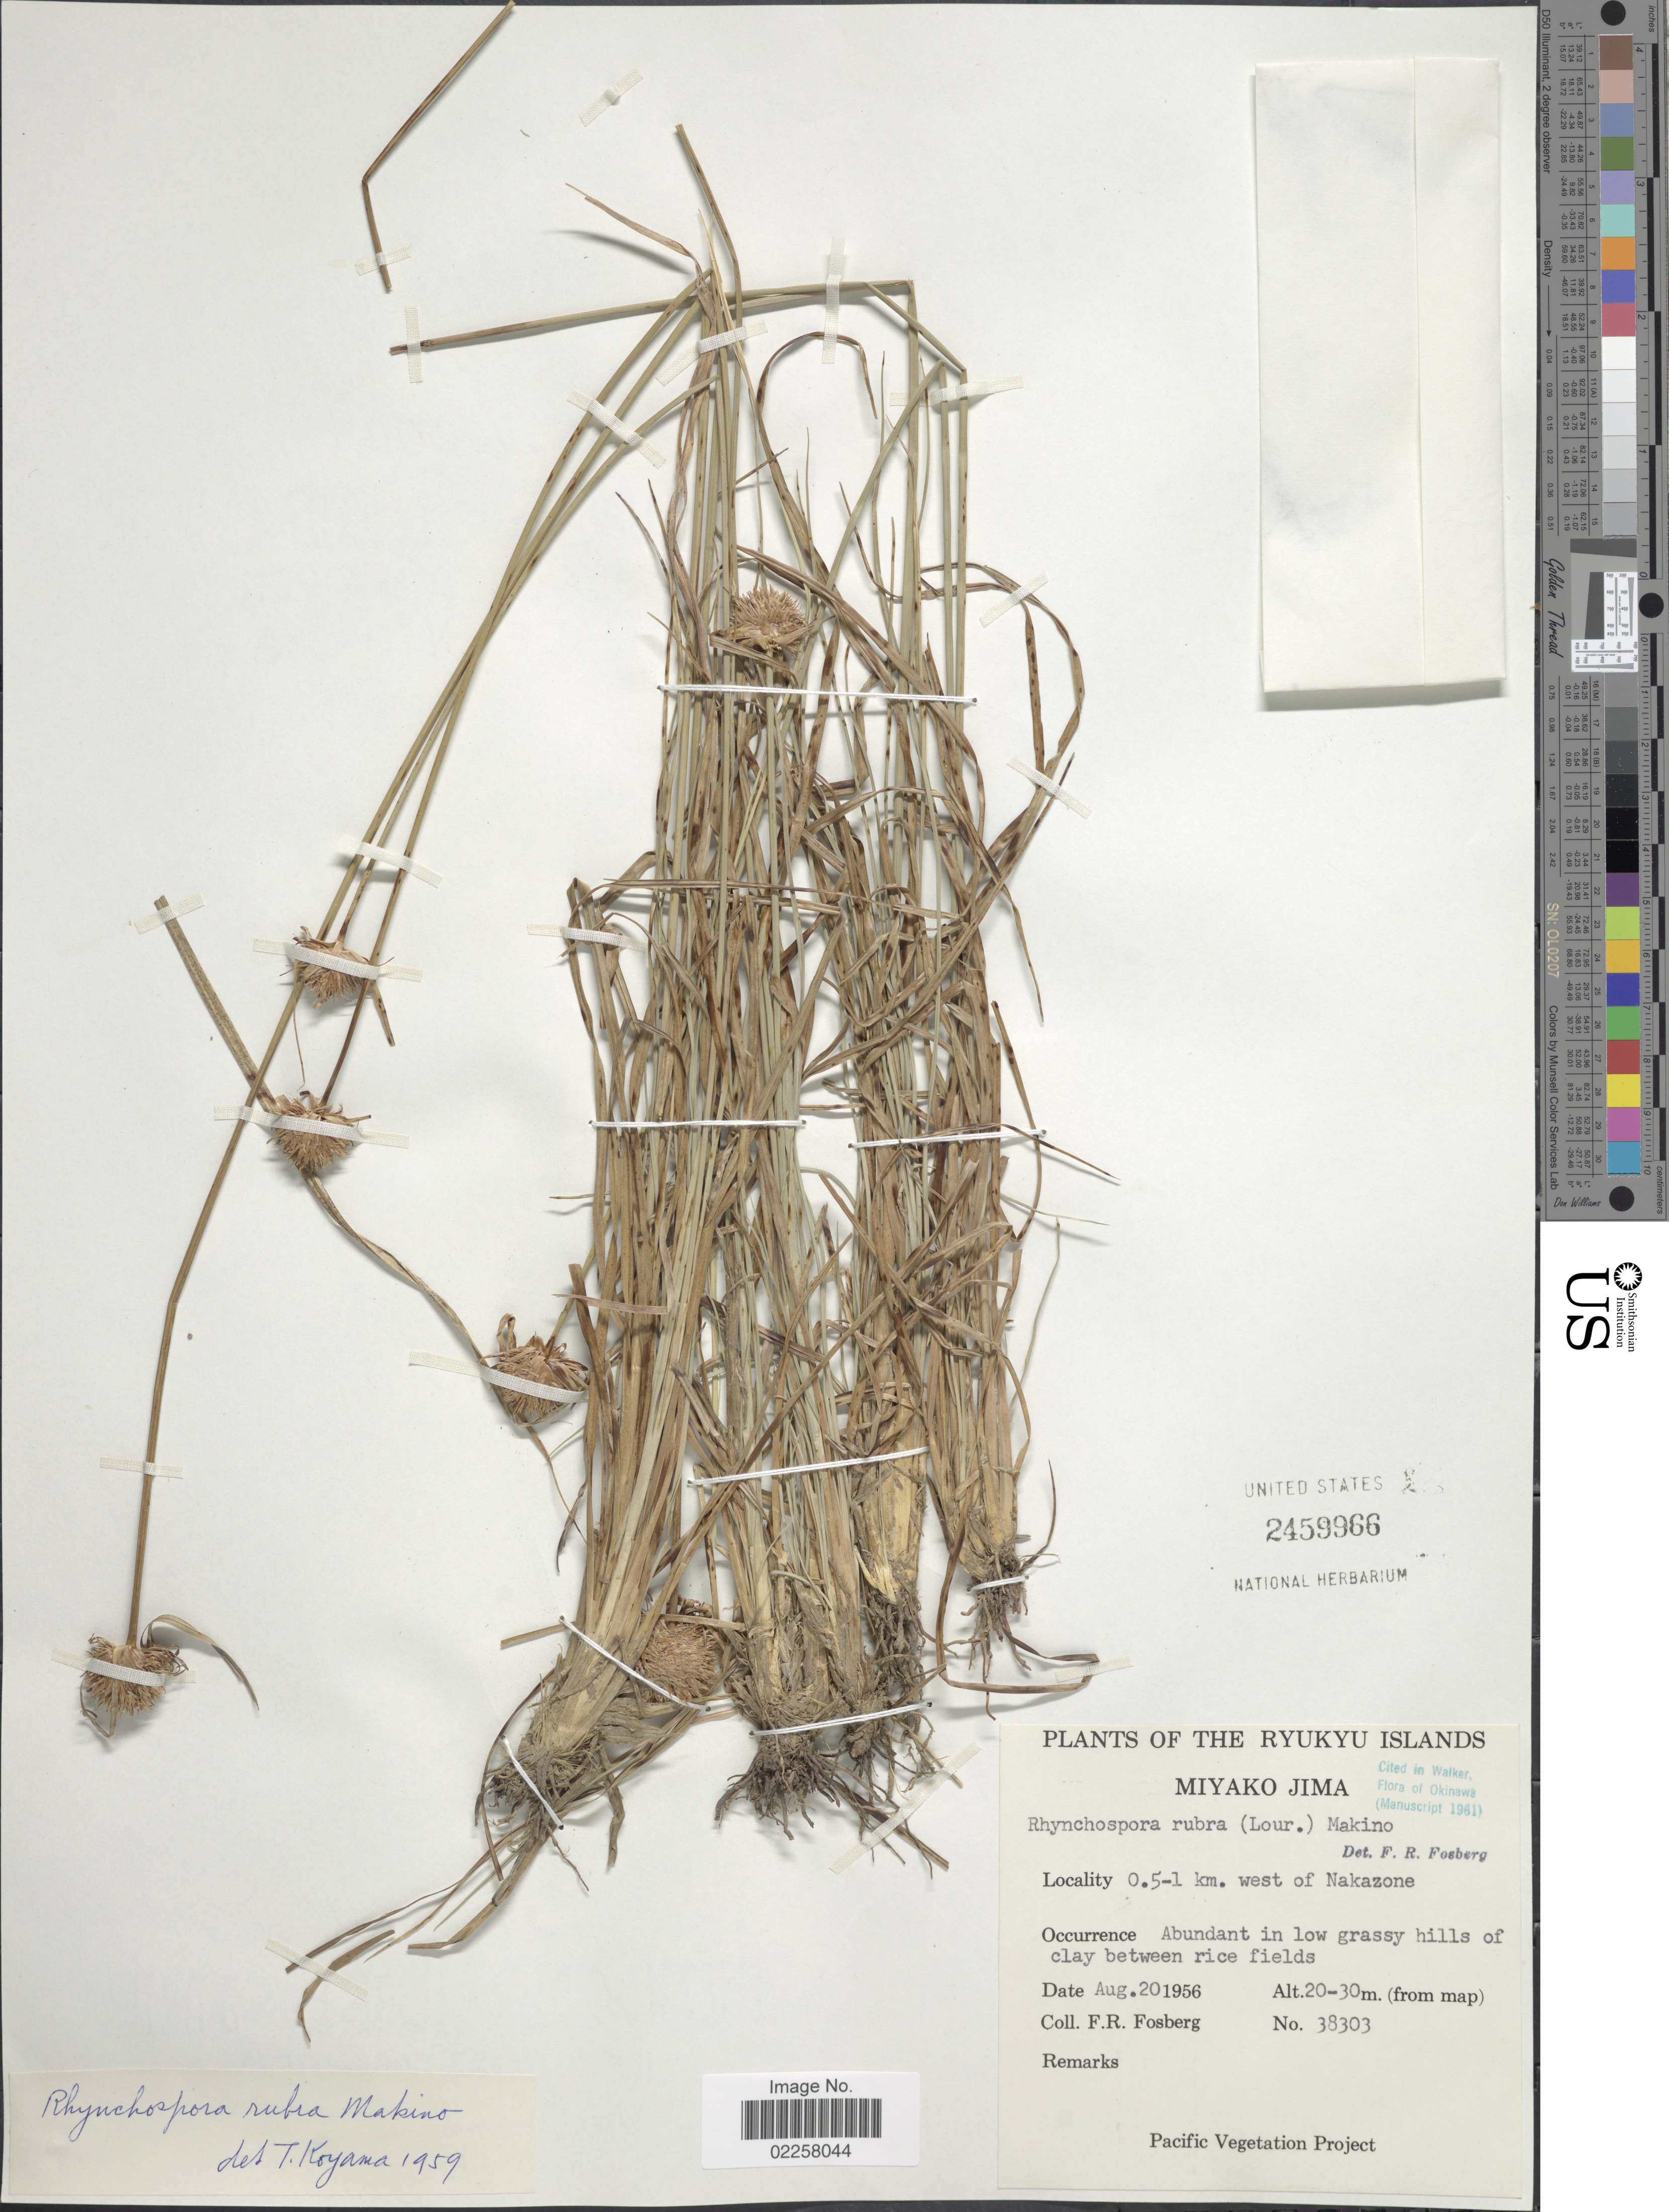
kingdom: Plantae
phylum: Tracheophyta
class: Liliopsida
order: Poales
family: Cyperaceae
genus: Rhynchospora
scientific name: Rhynchospora rubra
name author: (Lour.) Makino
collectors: F. R. Fosberg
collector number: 38303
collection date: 1956-08-20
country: Japan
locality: Ryukyu Islands. Miyako Jima. 0.5-1 km. west of Nakazone.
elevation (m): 20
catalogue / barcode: US 2459966